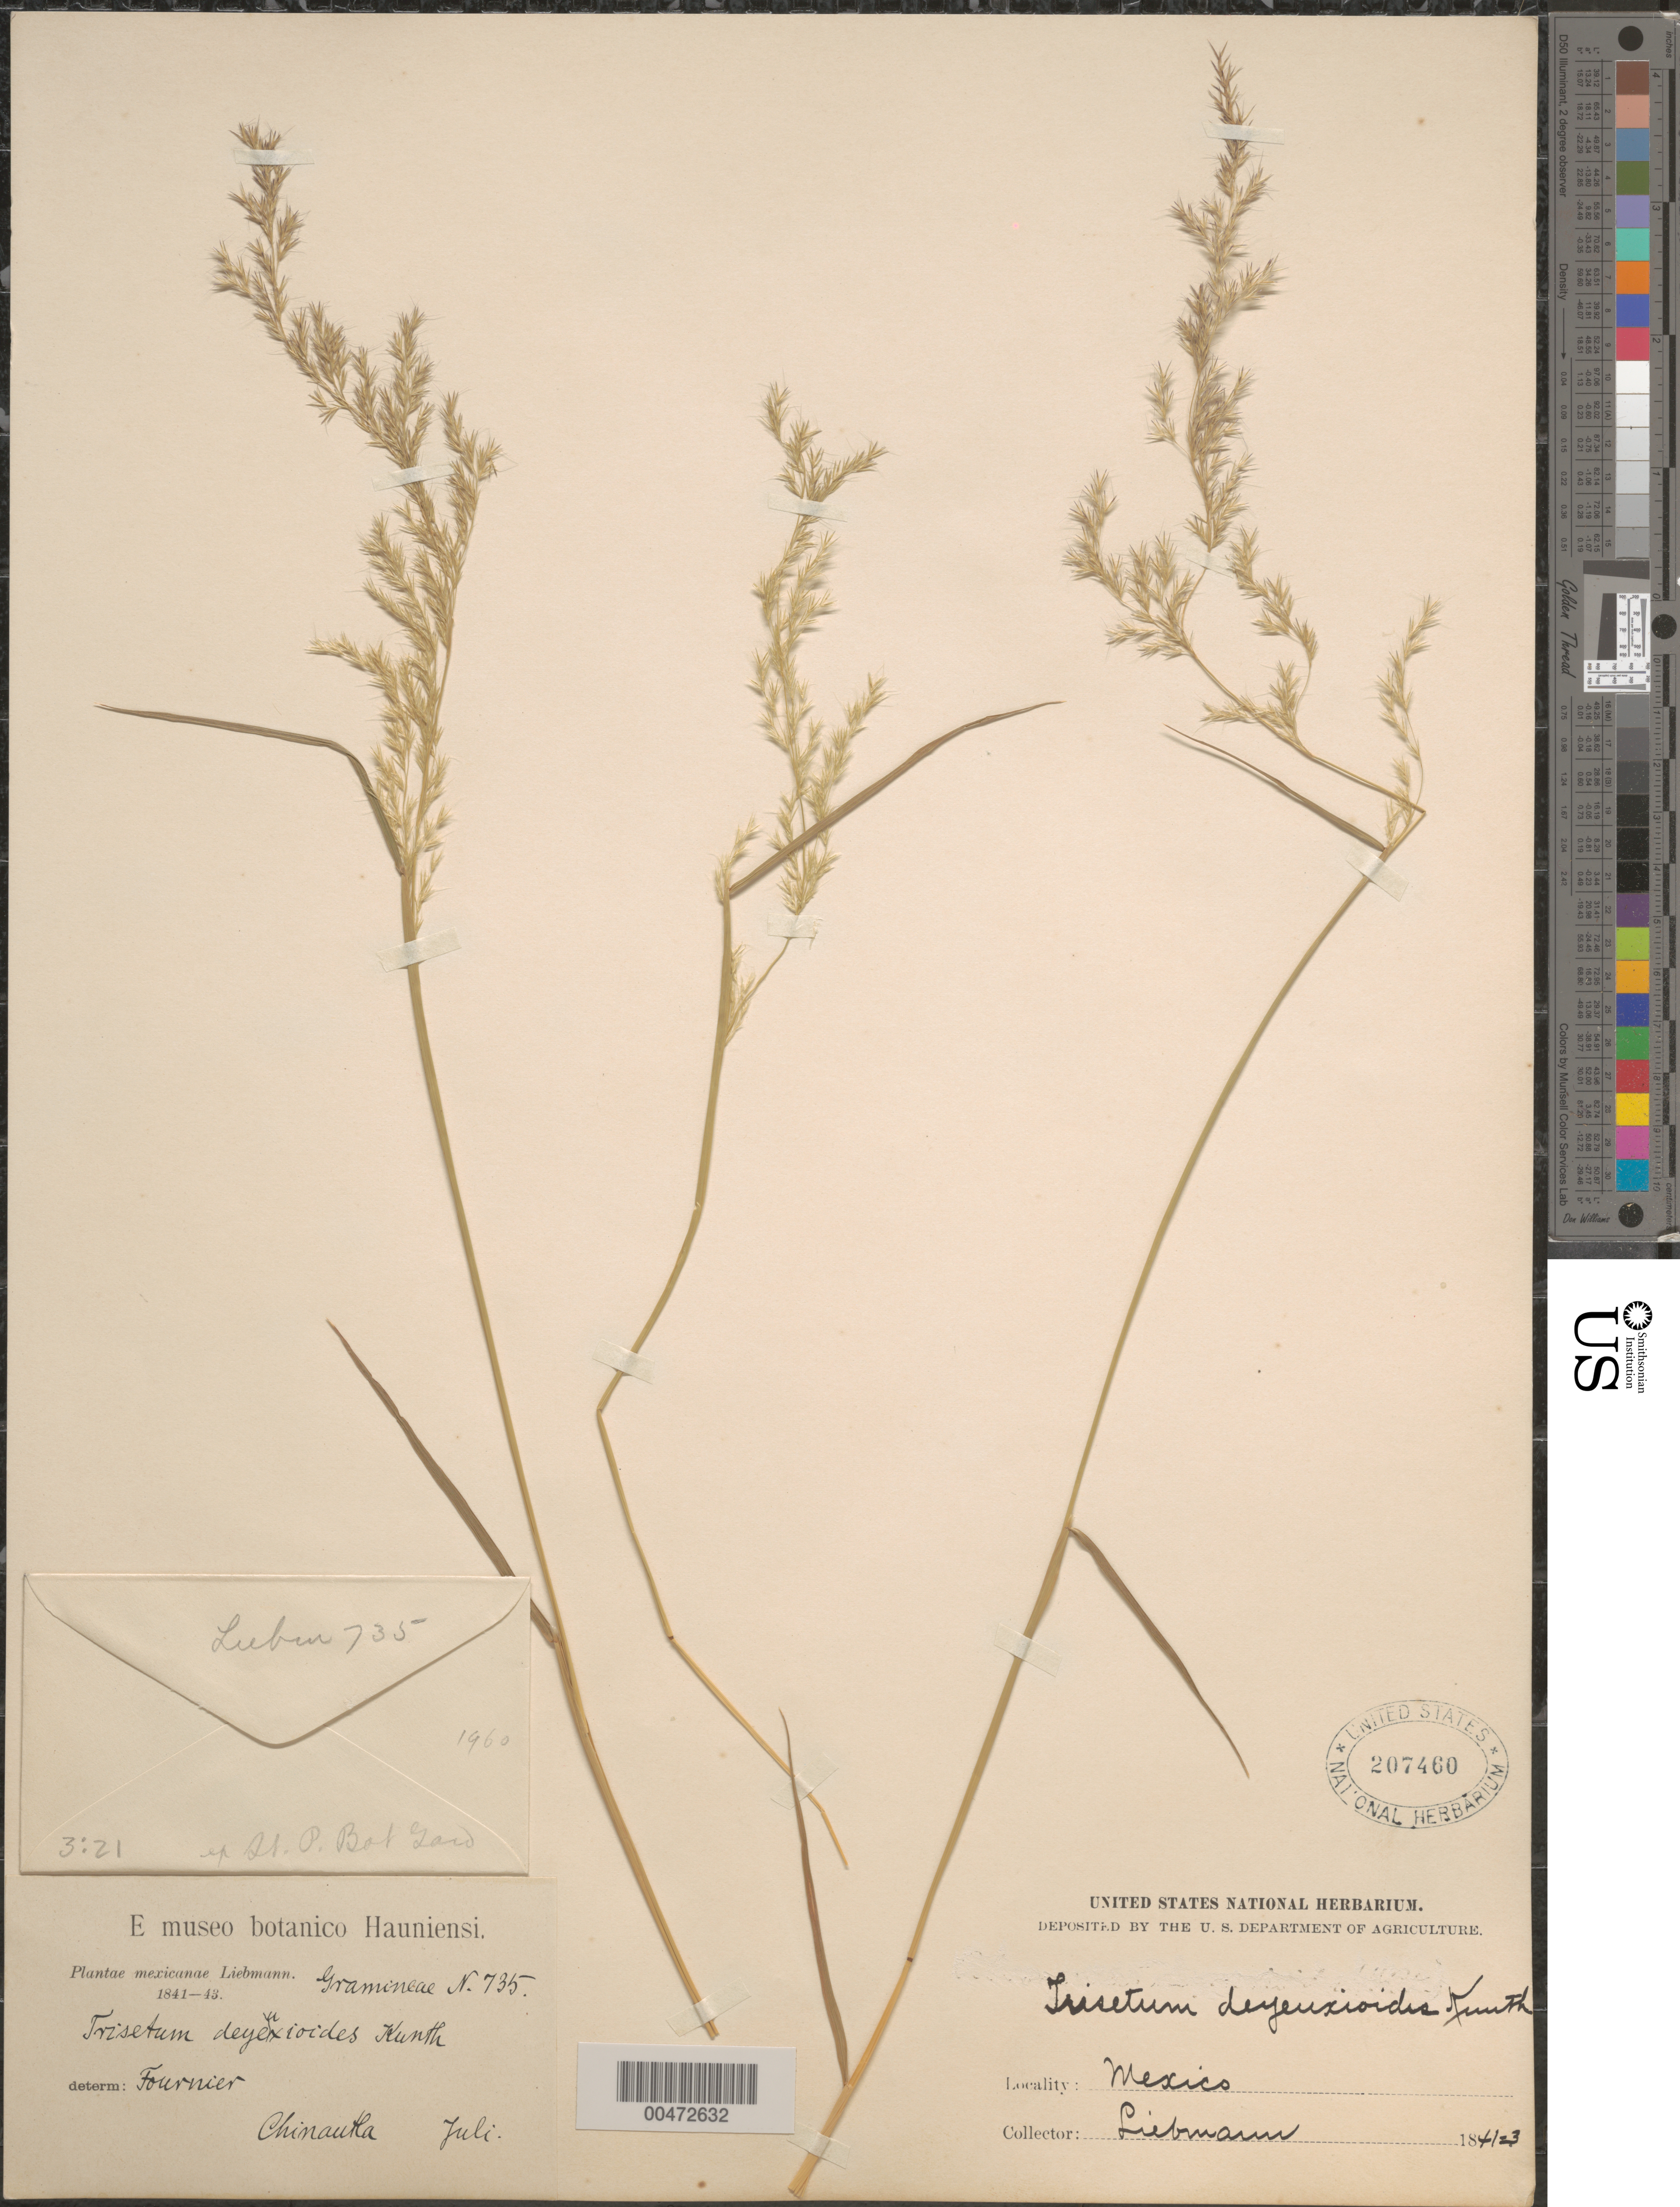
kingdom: Plantae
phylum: Tracheophyta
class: Liliopsida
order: Poales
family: Poaceae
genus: Trisetum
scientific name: Trisetum deyeuxioides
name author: (Kunth) Kunth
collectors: F. M. Liebmann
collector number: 735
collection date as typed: Jul 1841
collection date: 1841-07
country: Mexico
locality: Chinantla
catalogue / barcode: US 207460